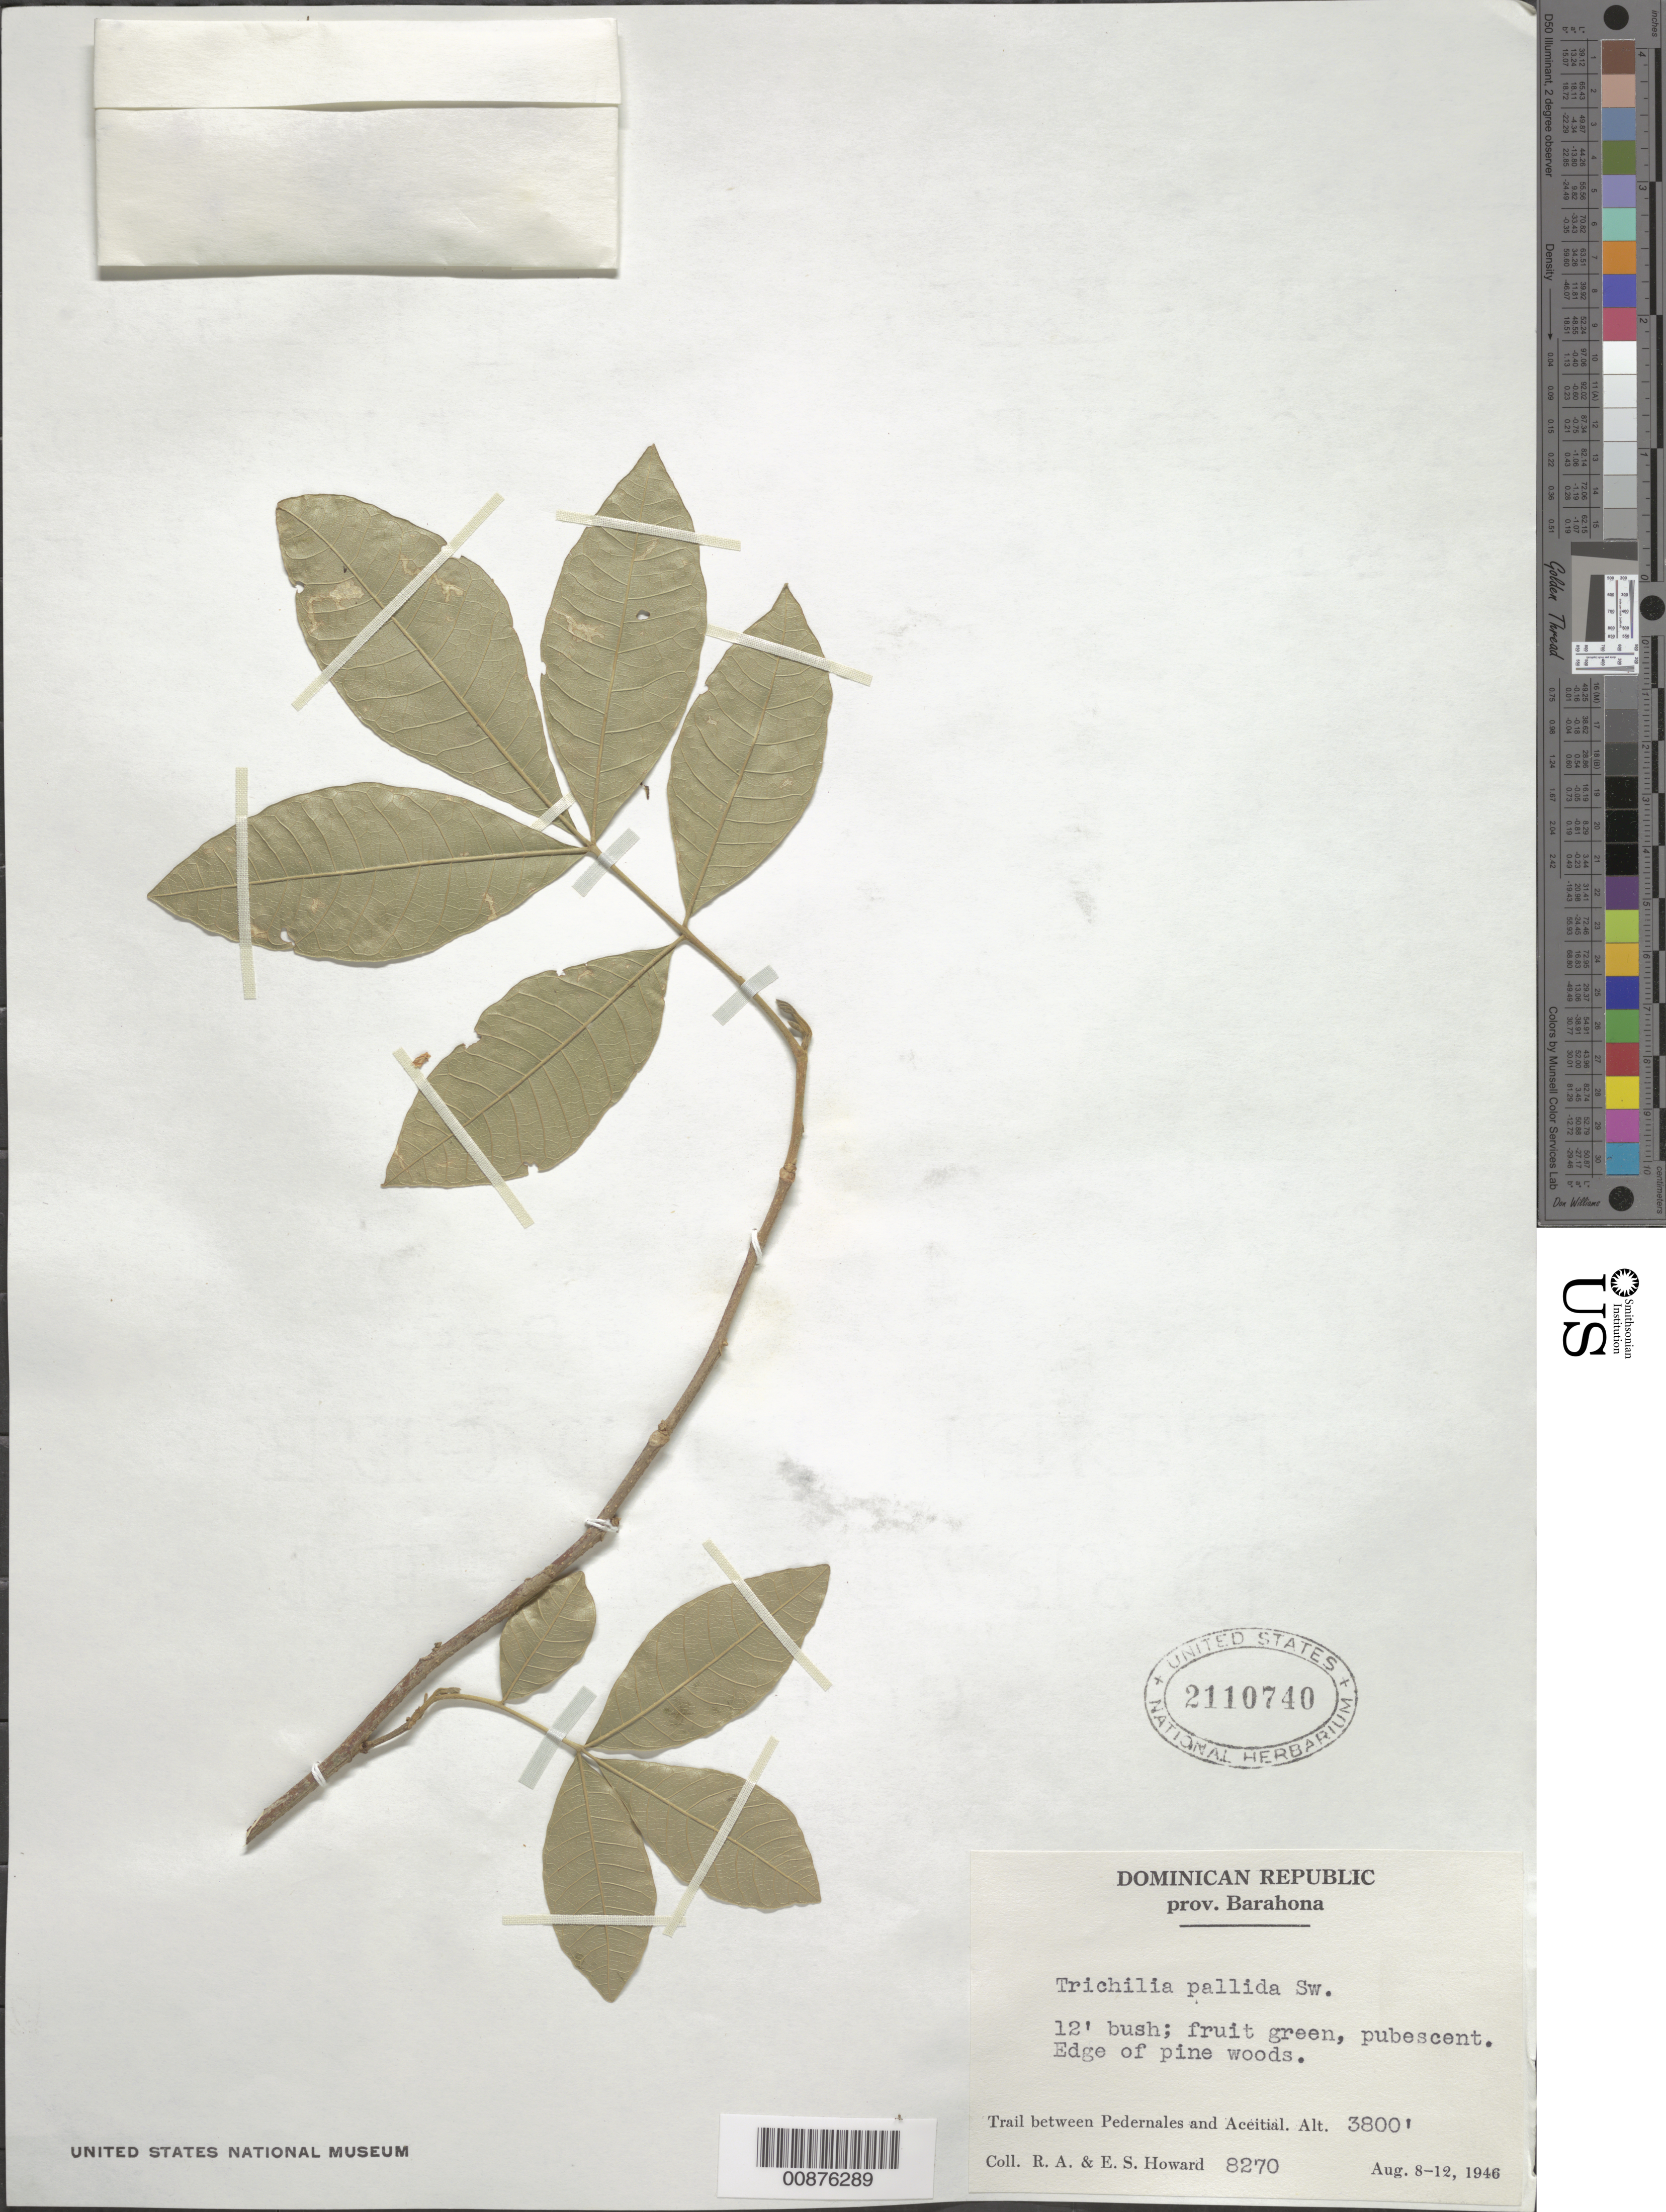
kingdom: Plantae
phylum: Tracheophyta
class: Magnoliopsida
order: Sapindales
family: Meliaceae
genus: Trichilia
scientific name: Trichilia pallida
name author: Sw.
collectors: R. A. Howard & E. S. Howard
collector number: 8270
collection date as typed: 08 Aug 1946 to 12 Aug 1946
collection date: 1946-08-08/1946-08-12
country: Dominican Republic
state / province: Barahona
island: Hispaniola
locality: Trail between Pedernales and Aceitial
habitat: Edge of pine woods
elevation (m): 1158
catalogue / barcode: US 2110740